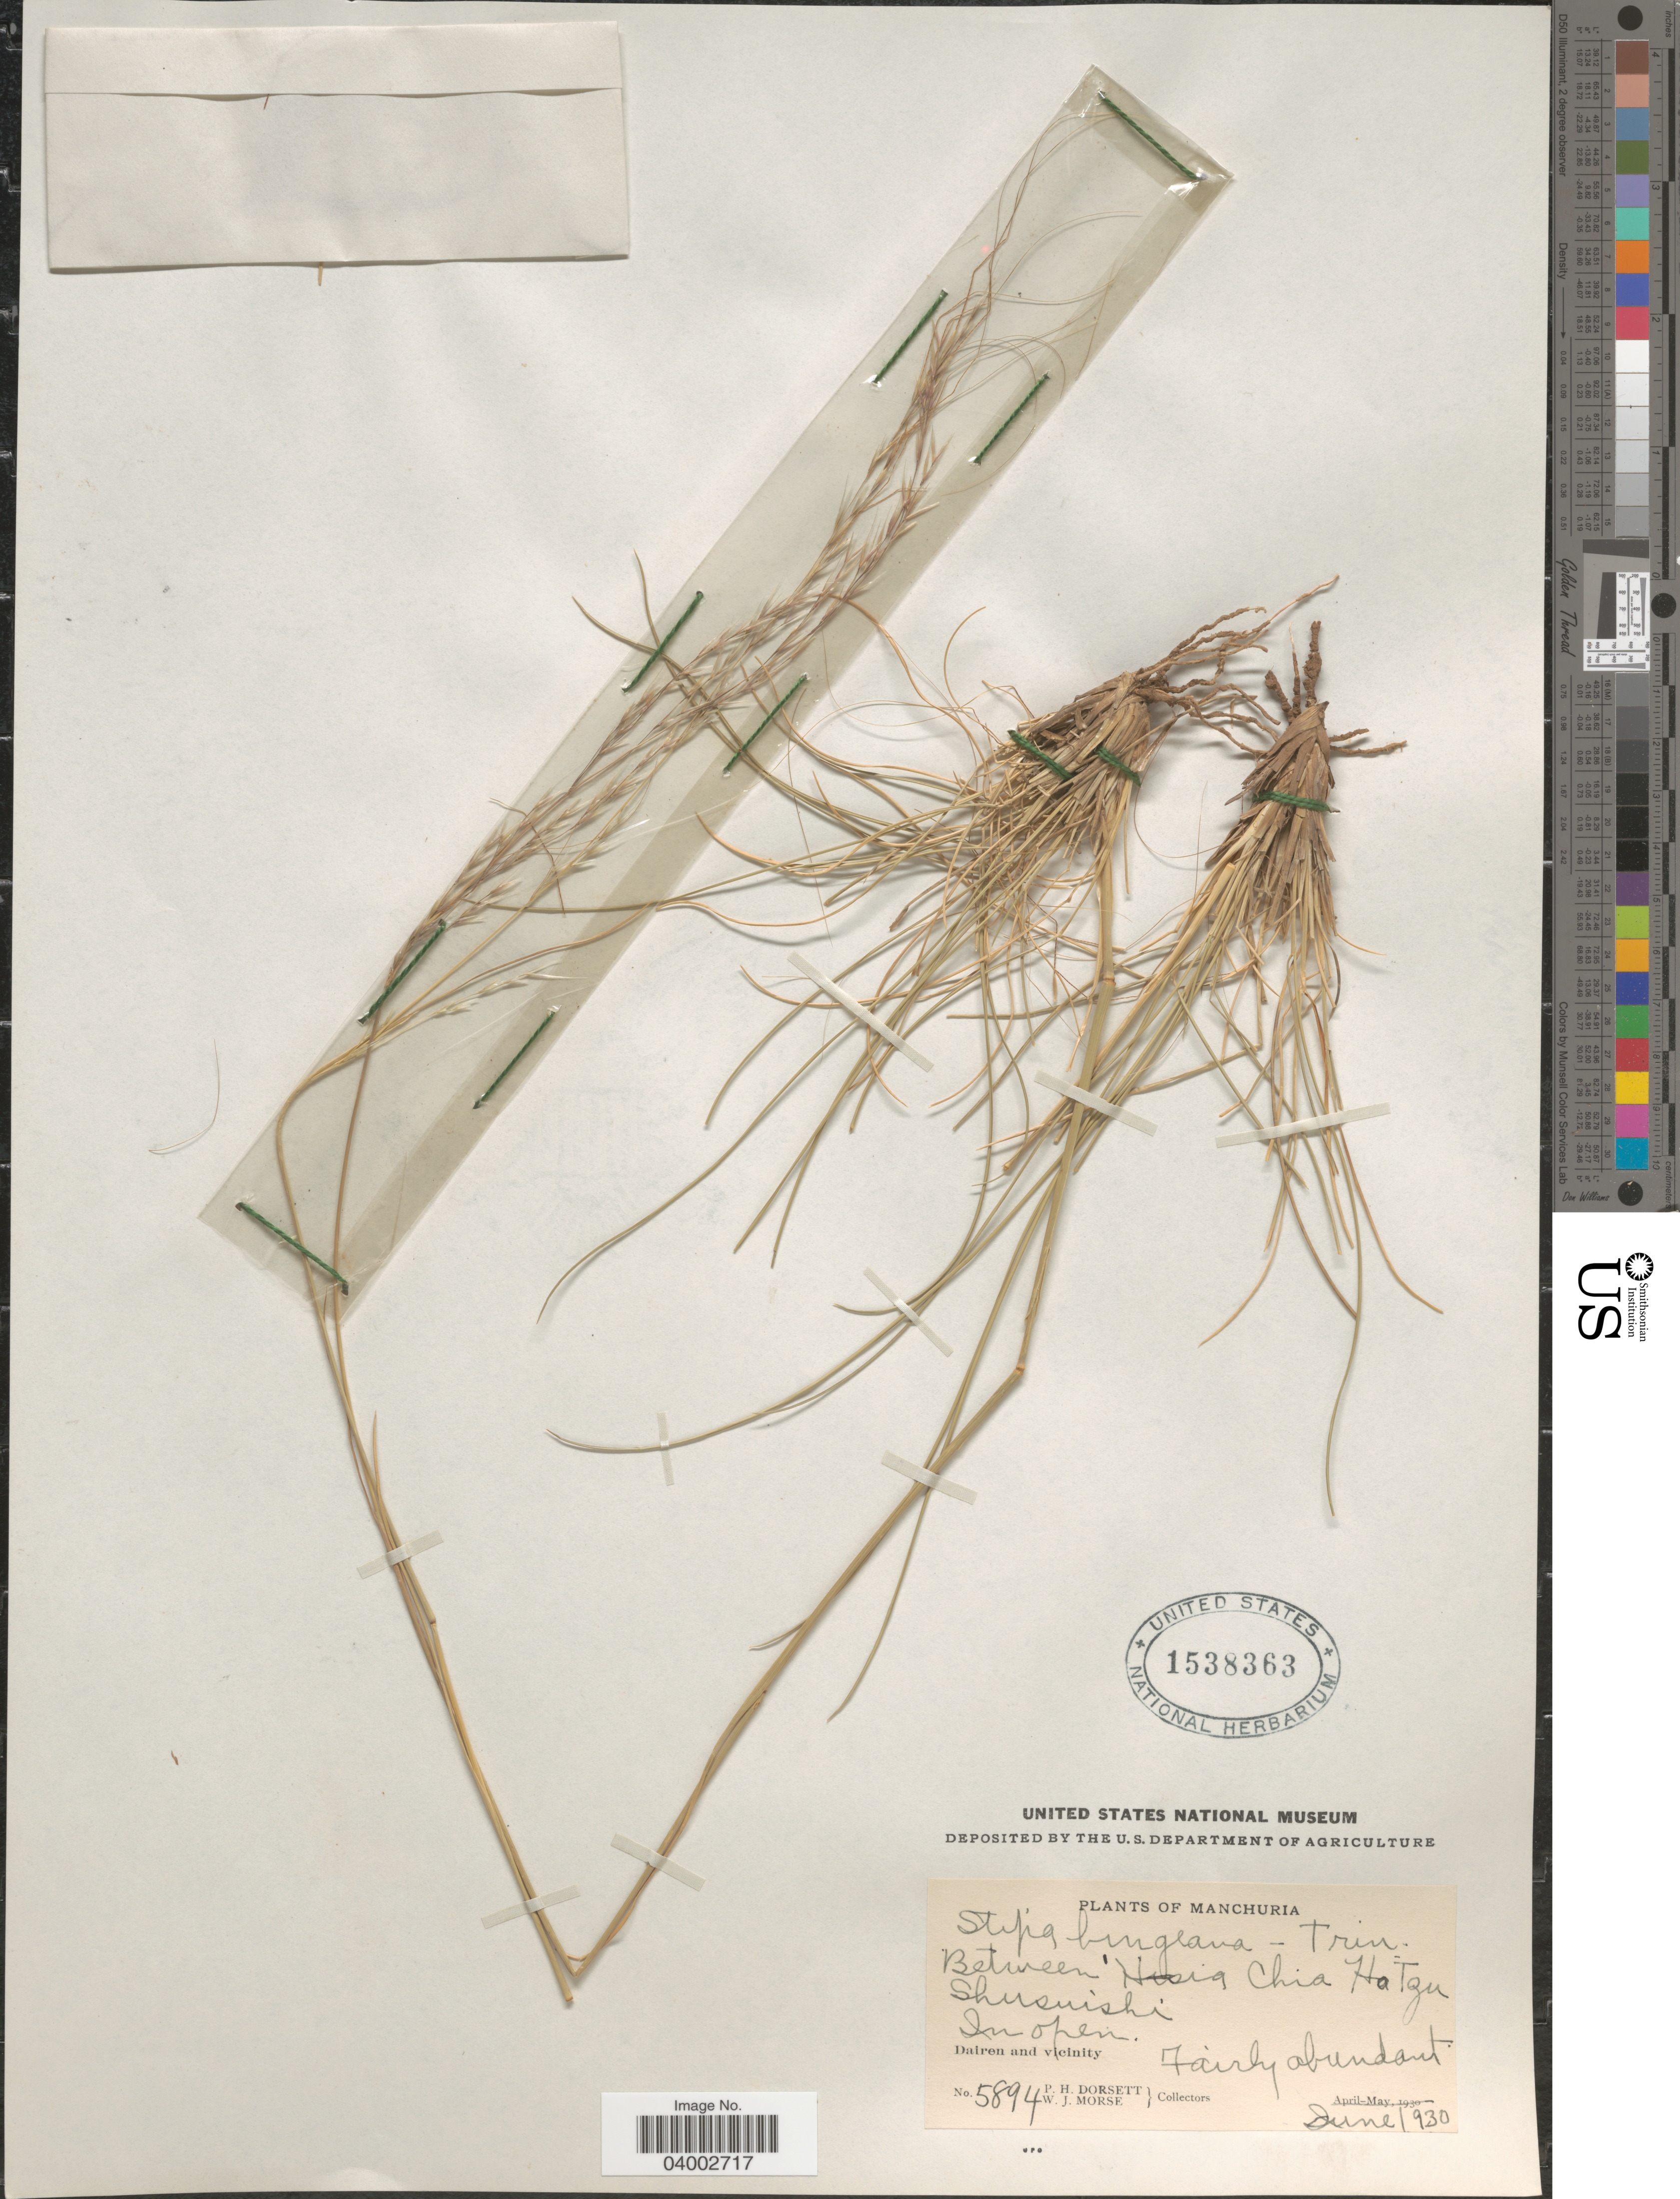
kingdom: Plantae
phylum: Tracheophyta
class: Liliopsida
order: Poales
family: Poaceae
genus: Stipa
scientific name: Stipa bungeana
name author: Trin.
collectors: P. H. Dorsett & W. J. Morse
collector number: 5894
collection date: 1930-06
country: China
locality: Manchuria. Between Hsia Chia Hatzu Shusuishi. Dairen and vicinity.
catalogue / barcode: US 1538363